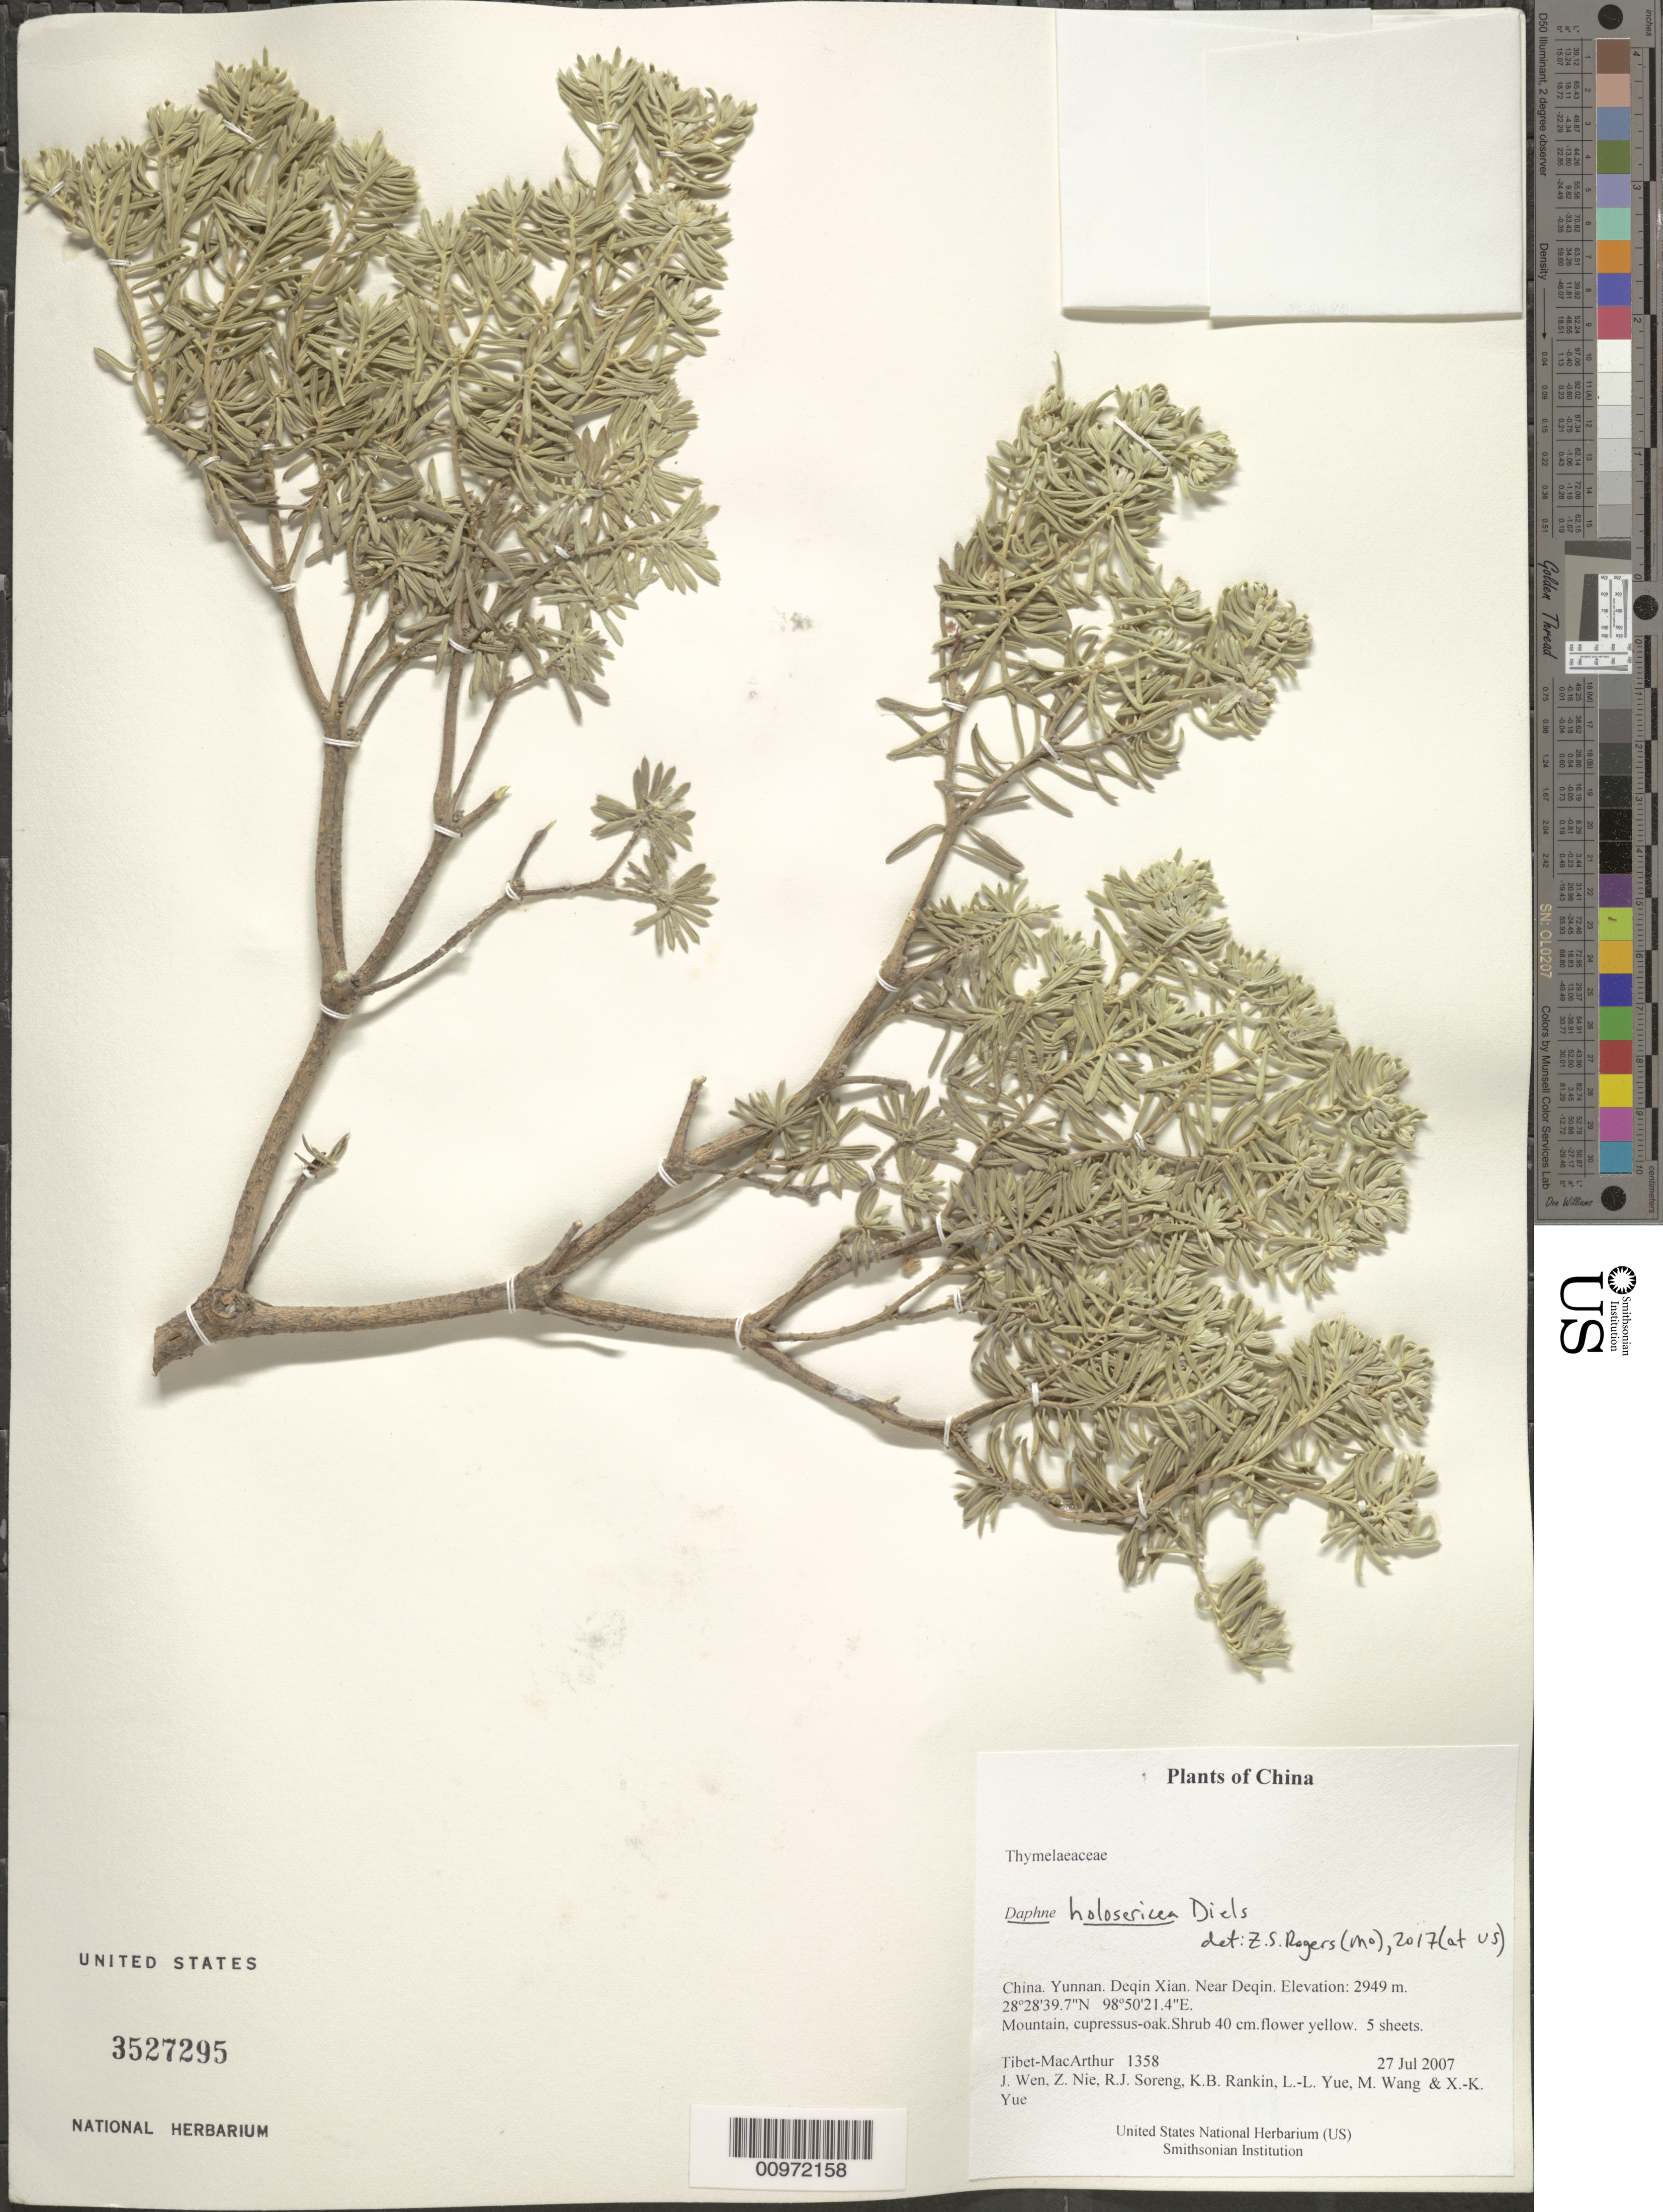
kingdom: Plantae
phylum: Tracheophyta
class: Magnoliopsida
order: Malvales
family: Thymelaeaceae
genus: Daphne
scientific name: Daphne holosericea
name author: Hamaya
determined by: Rogers, Z. S.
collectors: Tibet-MacArthur, J. Wen, Z. Nie, R. J. Soreng, K. Rankin, L. Yue, M. Wang & X. Yue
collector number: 1358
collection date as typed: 27 Jul 2007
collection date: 2007-07-27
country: China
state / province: Yunnan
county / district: Deqin Xian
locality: Near Deqin.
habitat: Mountain, cupressus-oak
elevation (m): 2949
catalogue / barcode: US 3527295